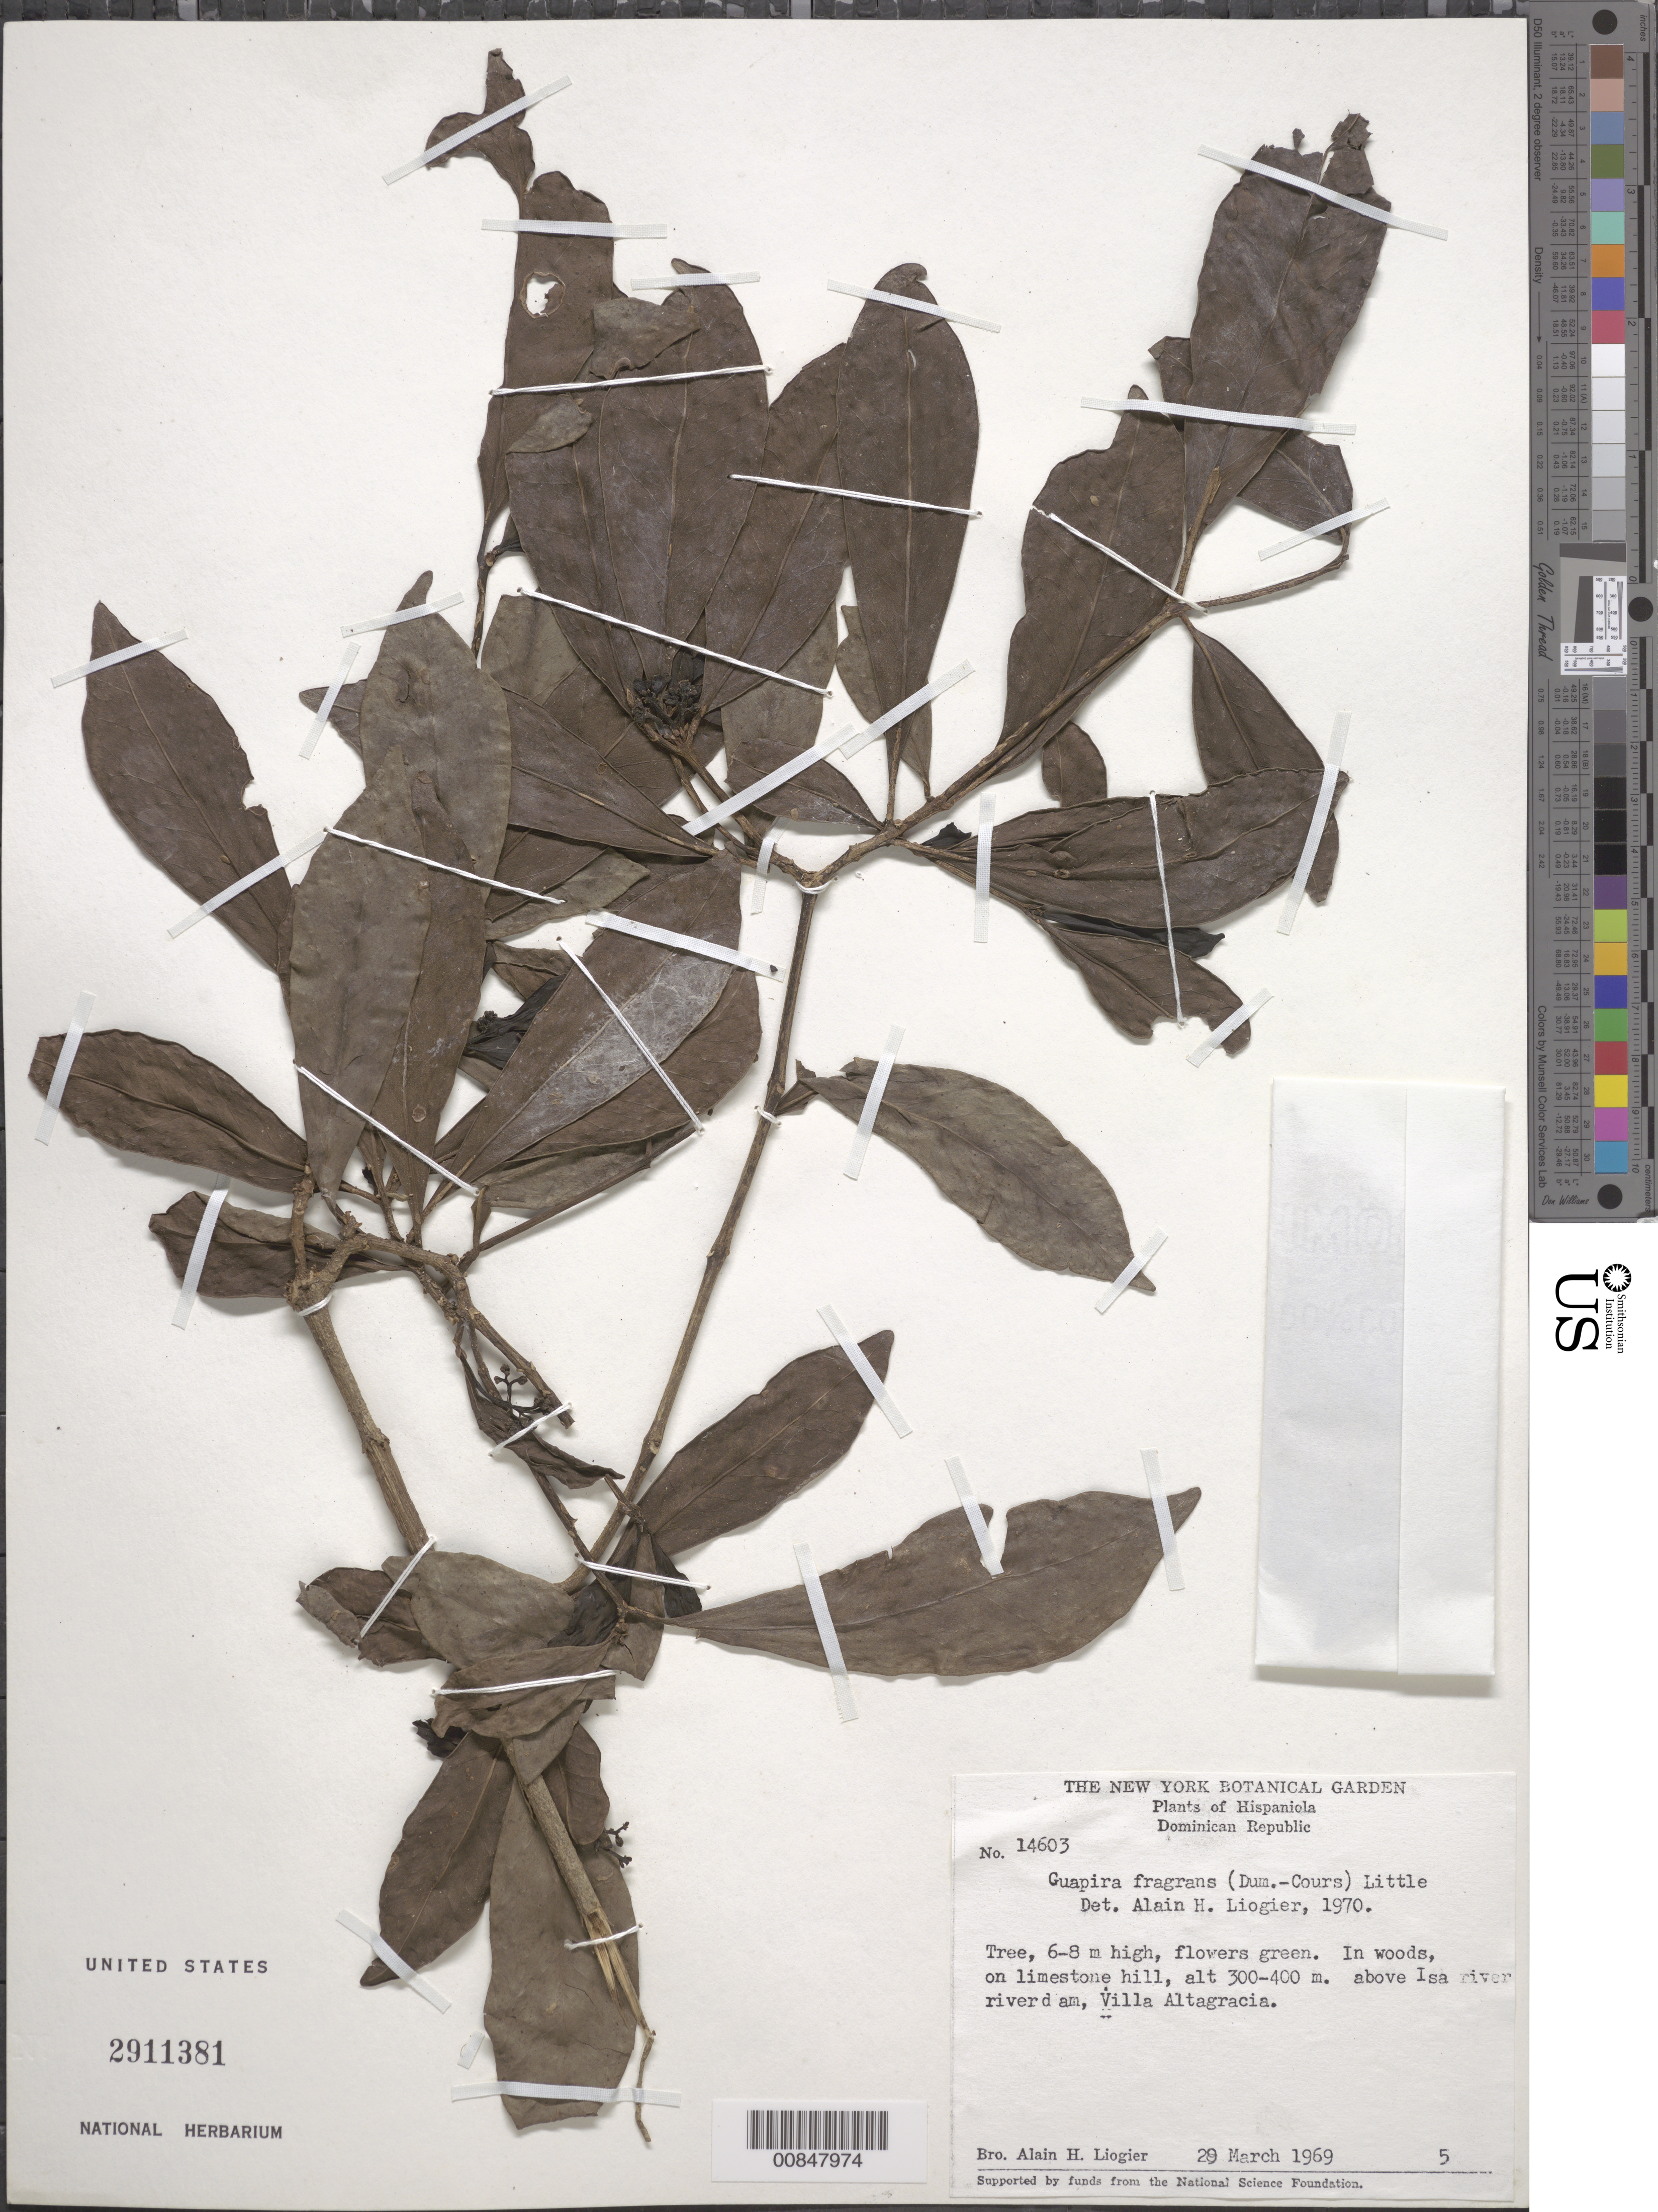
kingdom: Plantae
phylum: Tracheophyta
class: Magnoliopsida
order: Caryophyllales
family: Nyctaginaceae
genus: Guapira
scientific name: Guapira fragrans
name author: (Dum. Cours.) Little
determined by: Liogier, Alain H.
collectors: A. H. Liogier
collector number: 14603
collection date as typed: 29 Mar 1969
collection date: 1969-03-29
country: Dominican Republic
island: Hispaniola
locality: Above Isa riverdam, Villa Altagracia.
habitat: In woods, on limestone hills.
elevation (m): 300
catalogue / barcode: US 2911381